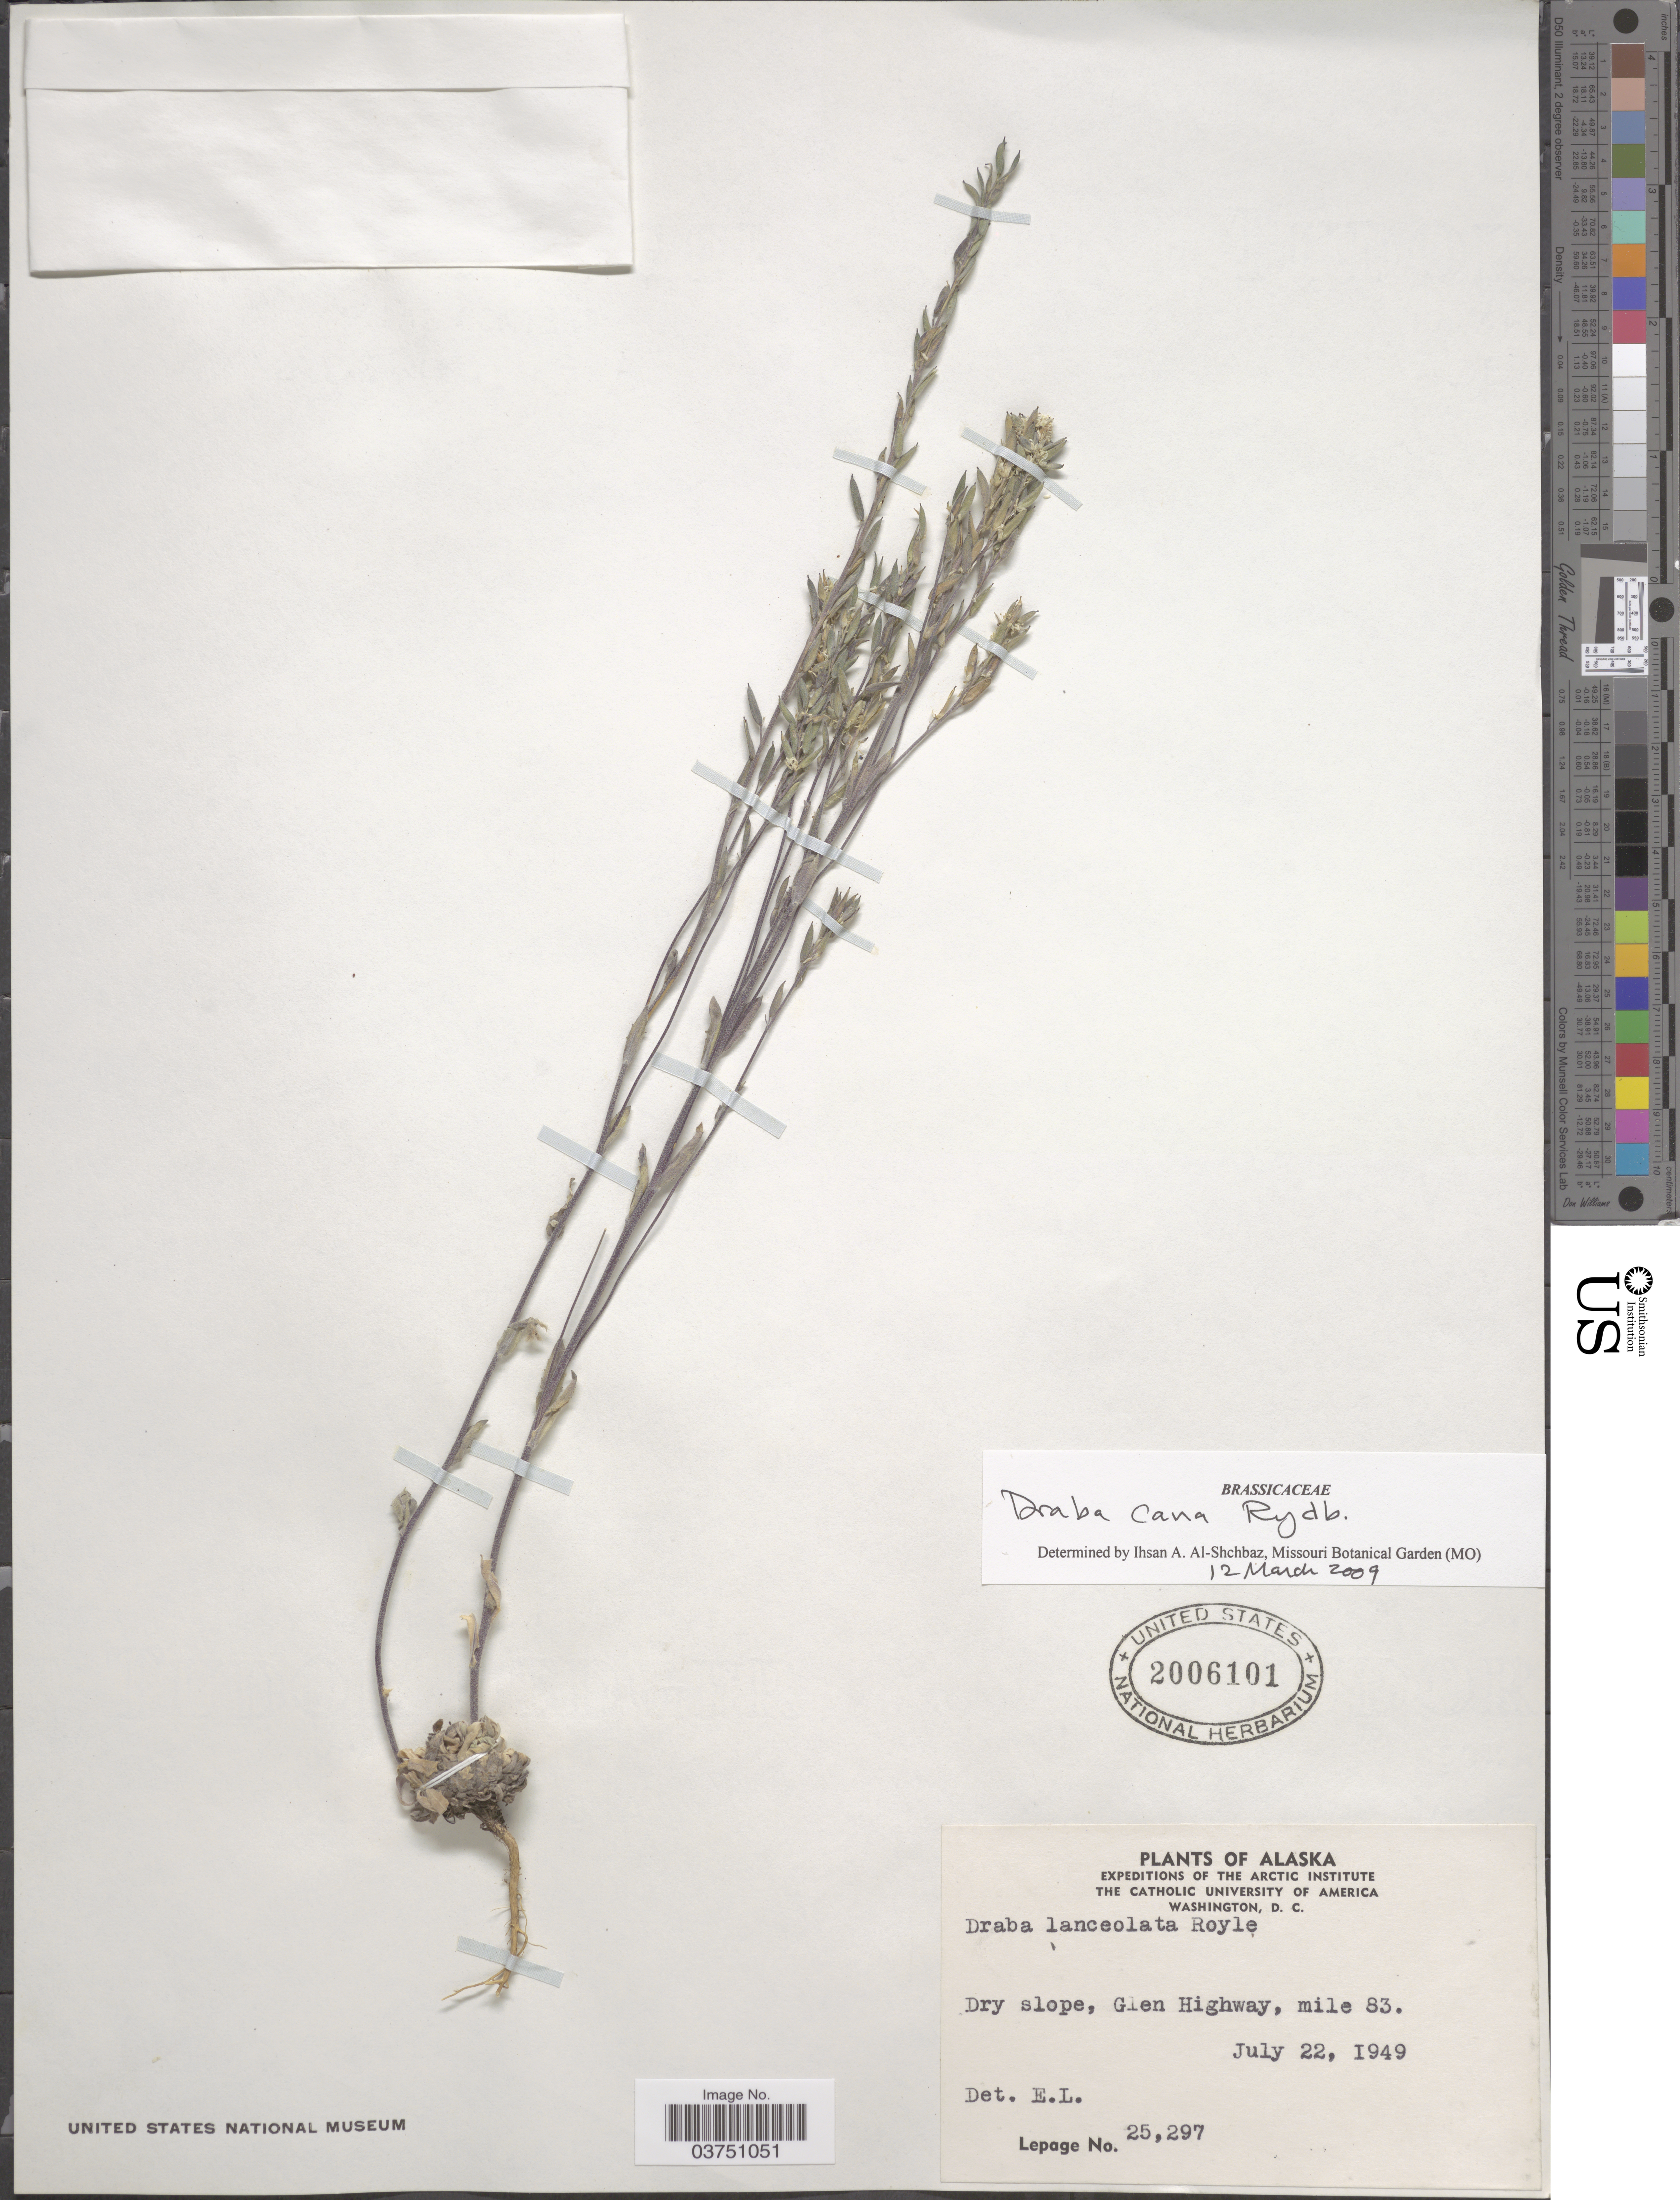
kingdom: Plantae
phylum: Tracheophyta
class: Magnoliopsida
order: Brassicales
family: Brassicaceae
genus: Draba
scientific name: Draba cana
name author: Rydb.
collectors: -. LePage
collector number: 25297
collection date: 1949-07-22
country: United States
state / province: Alaska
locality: Dry slope, Glen Highway, mile 83.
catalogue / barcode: US 2006101